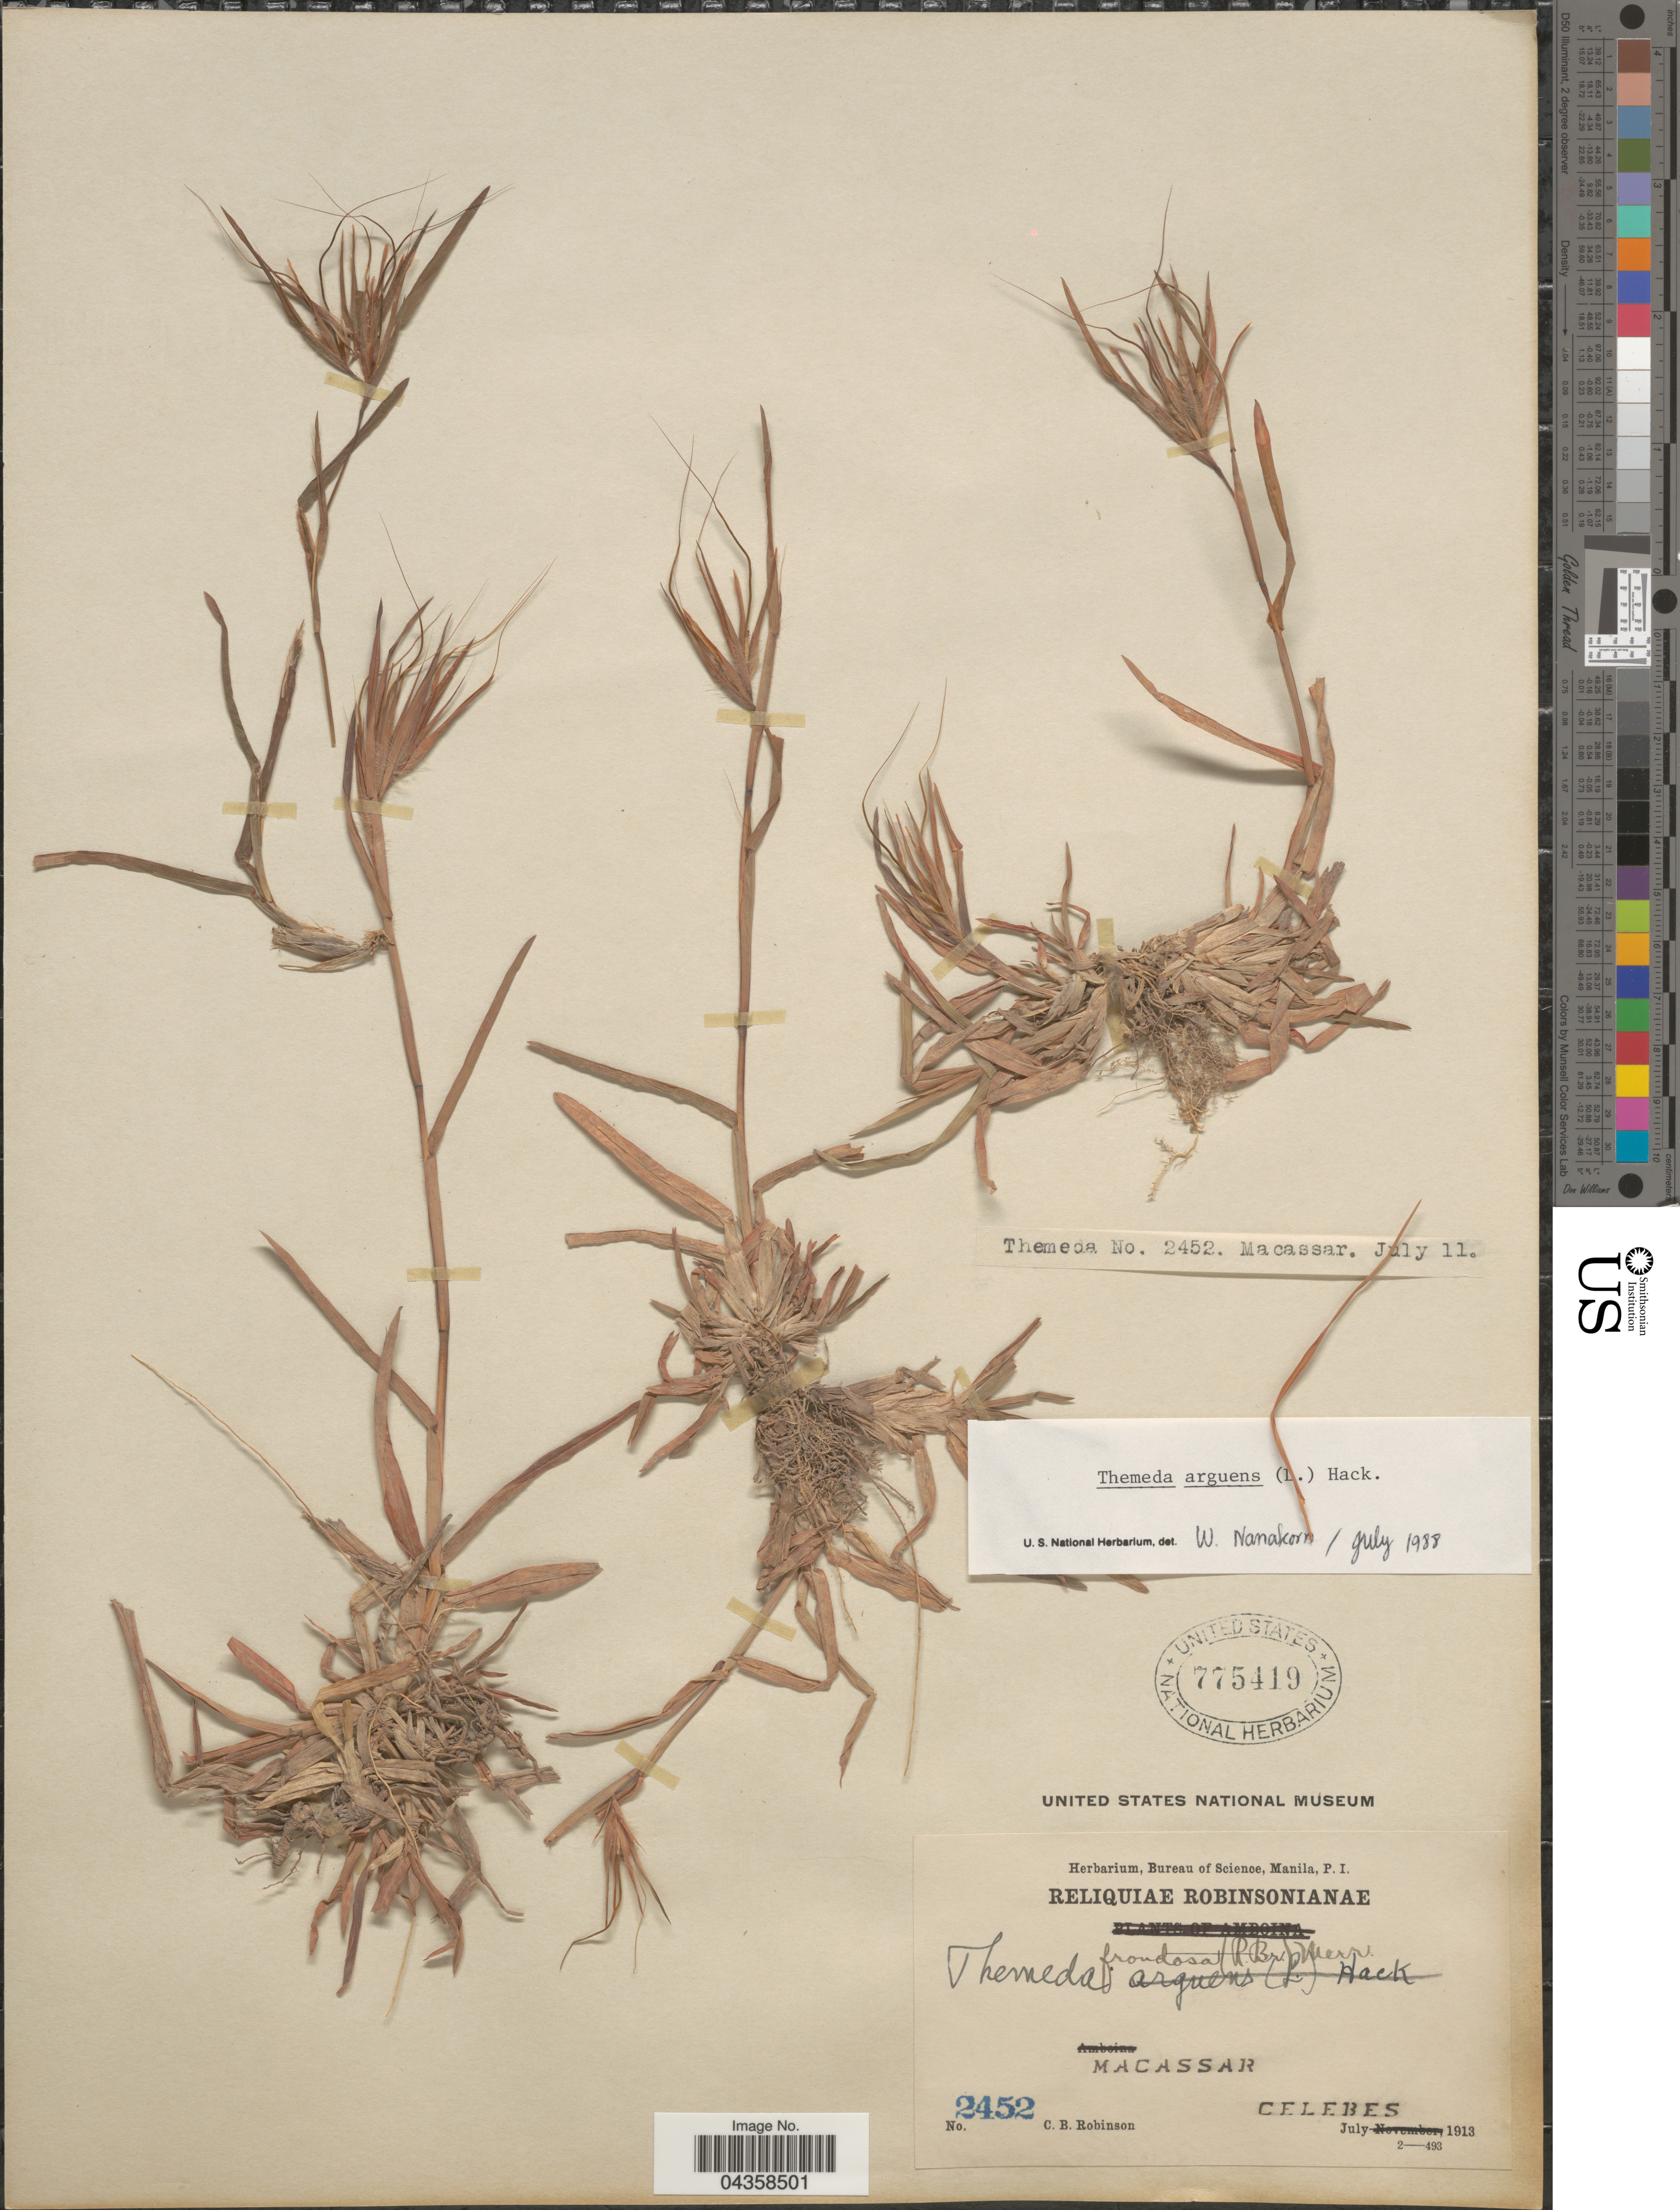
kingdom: Plantae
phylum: Tracheophyta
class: Liliopsida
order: Poales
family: Poaceae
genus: Themeda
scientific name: Themeda arguens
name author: (L.) Hack.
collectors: C. Brobinson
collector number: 2452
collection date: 1913-07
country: Indonesia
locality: Macassar. Celebes.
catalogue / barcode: US 775419